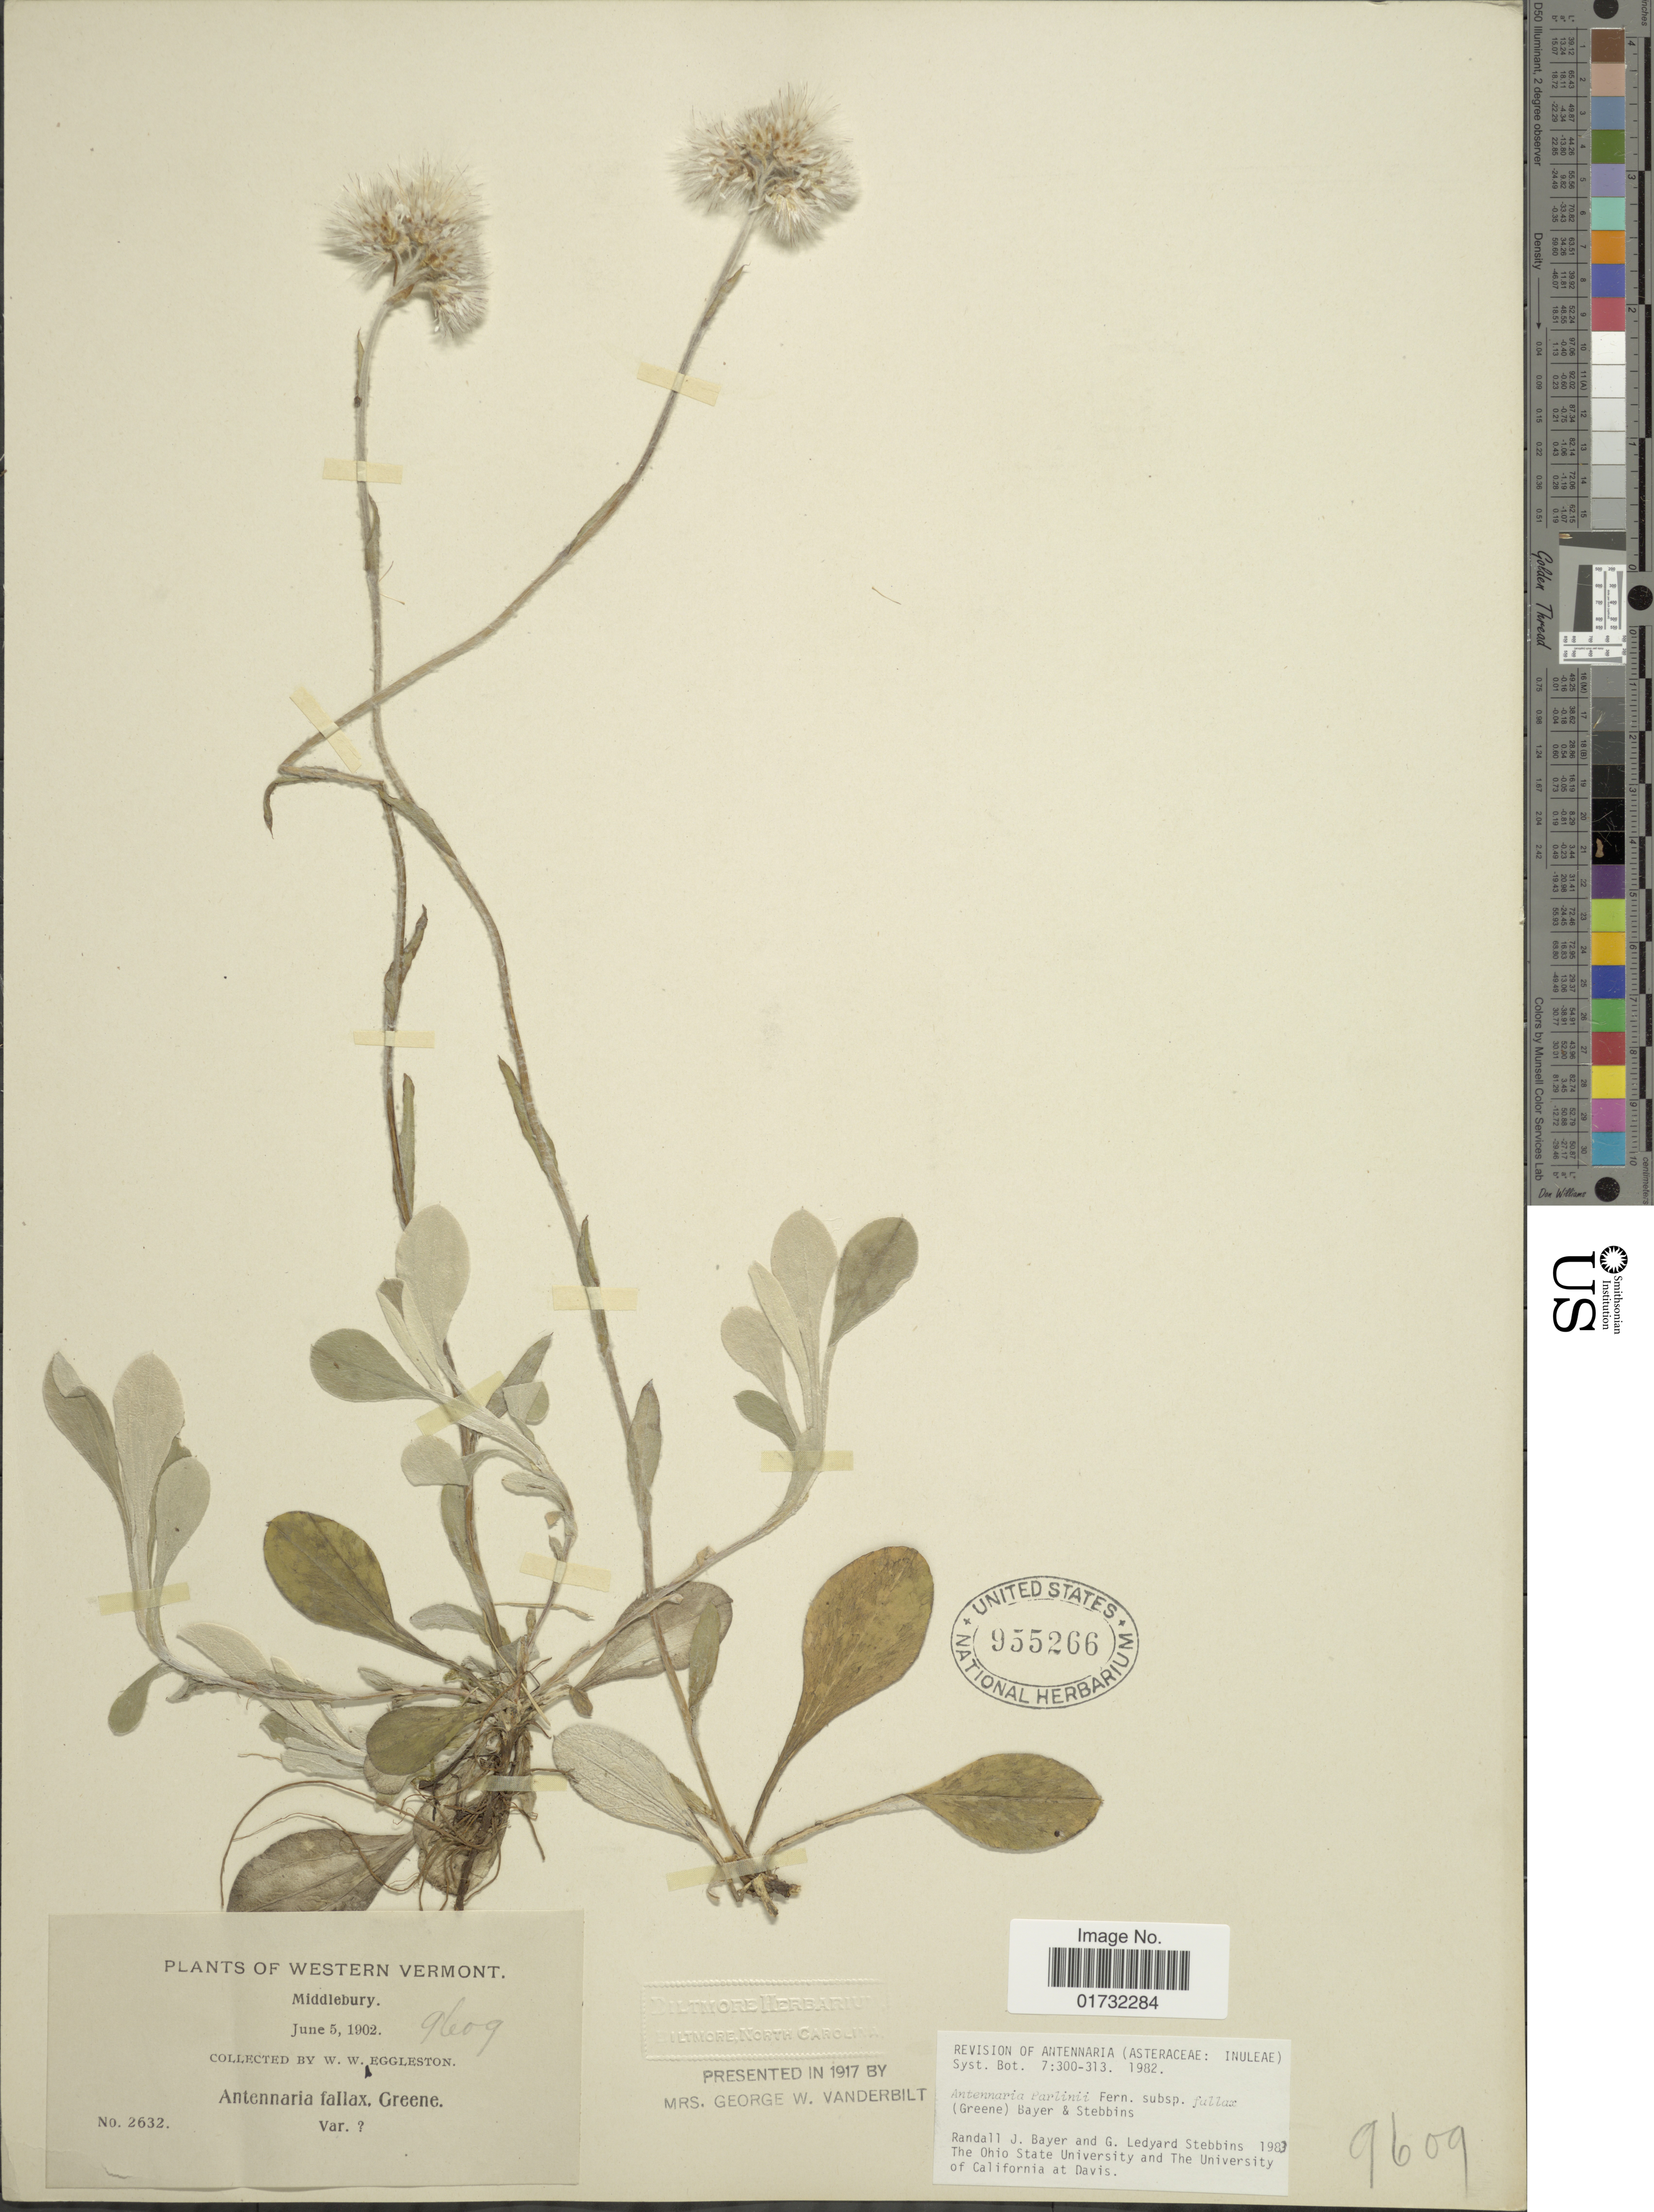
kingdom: Plantae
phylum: Tracheophyta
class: Magnoliopsida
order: Asterales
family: Asteraceae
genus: Antennaria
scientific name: Antennaria parlinii subsp. fallax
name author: (Greene) R.J. Bayer & Stebbins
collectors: W. W. Eggleston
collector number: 2632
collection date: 1902-06-05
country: United States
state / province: Vermont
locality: Western Vermont. Middlebury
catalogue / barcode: US 955266